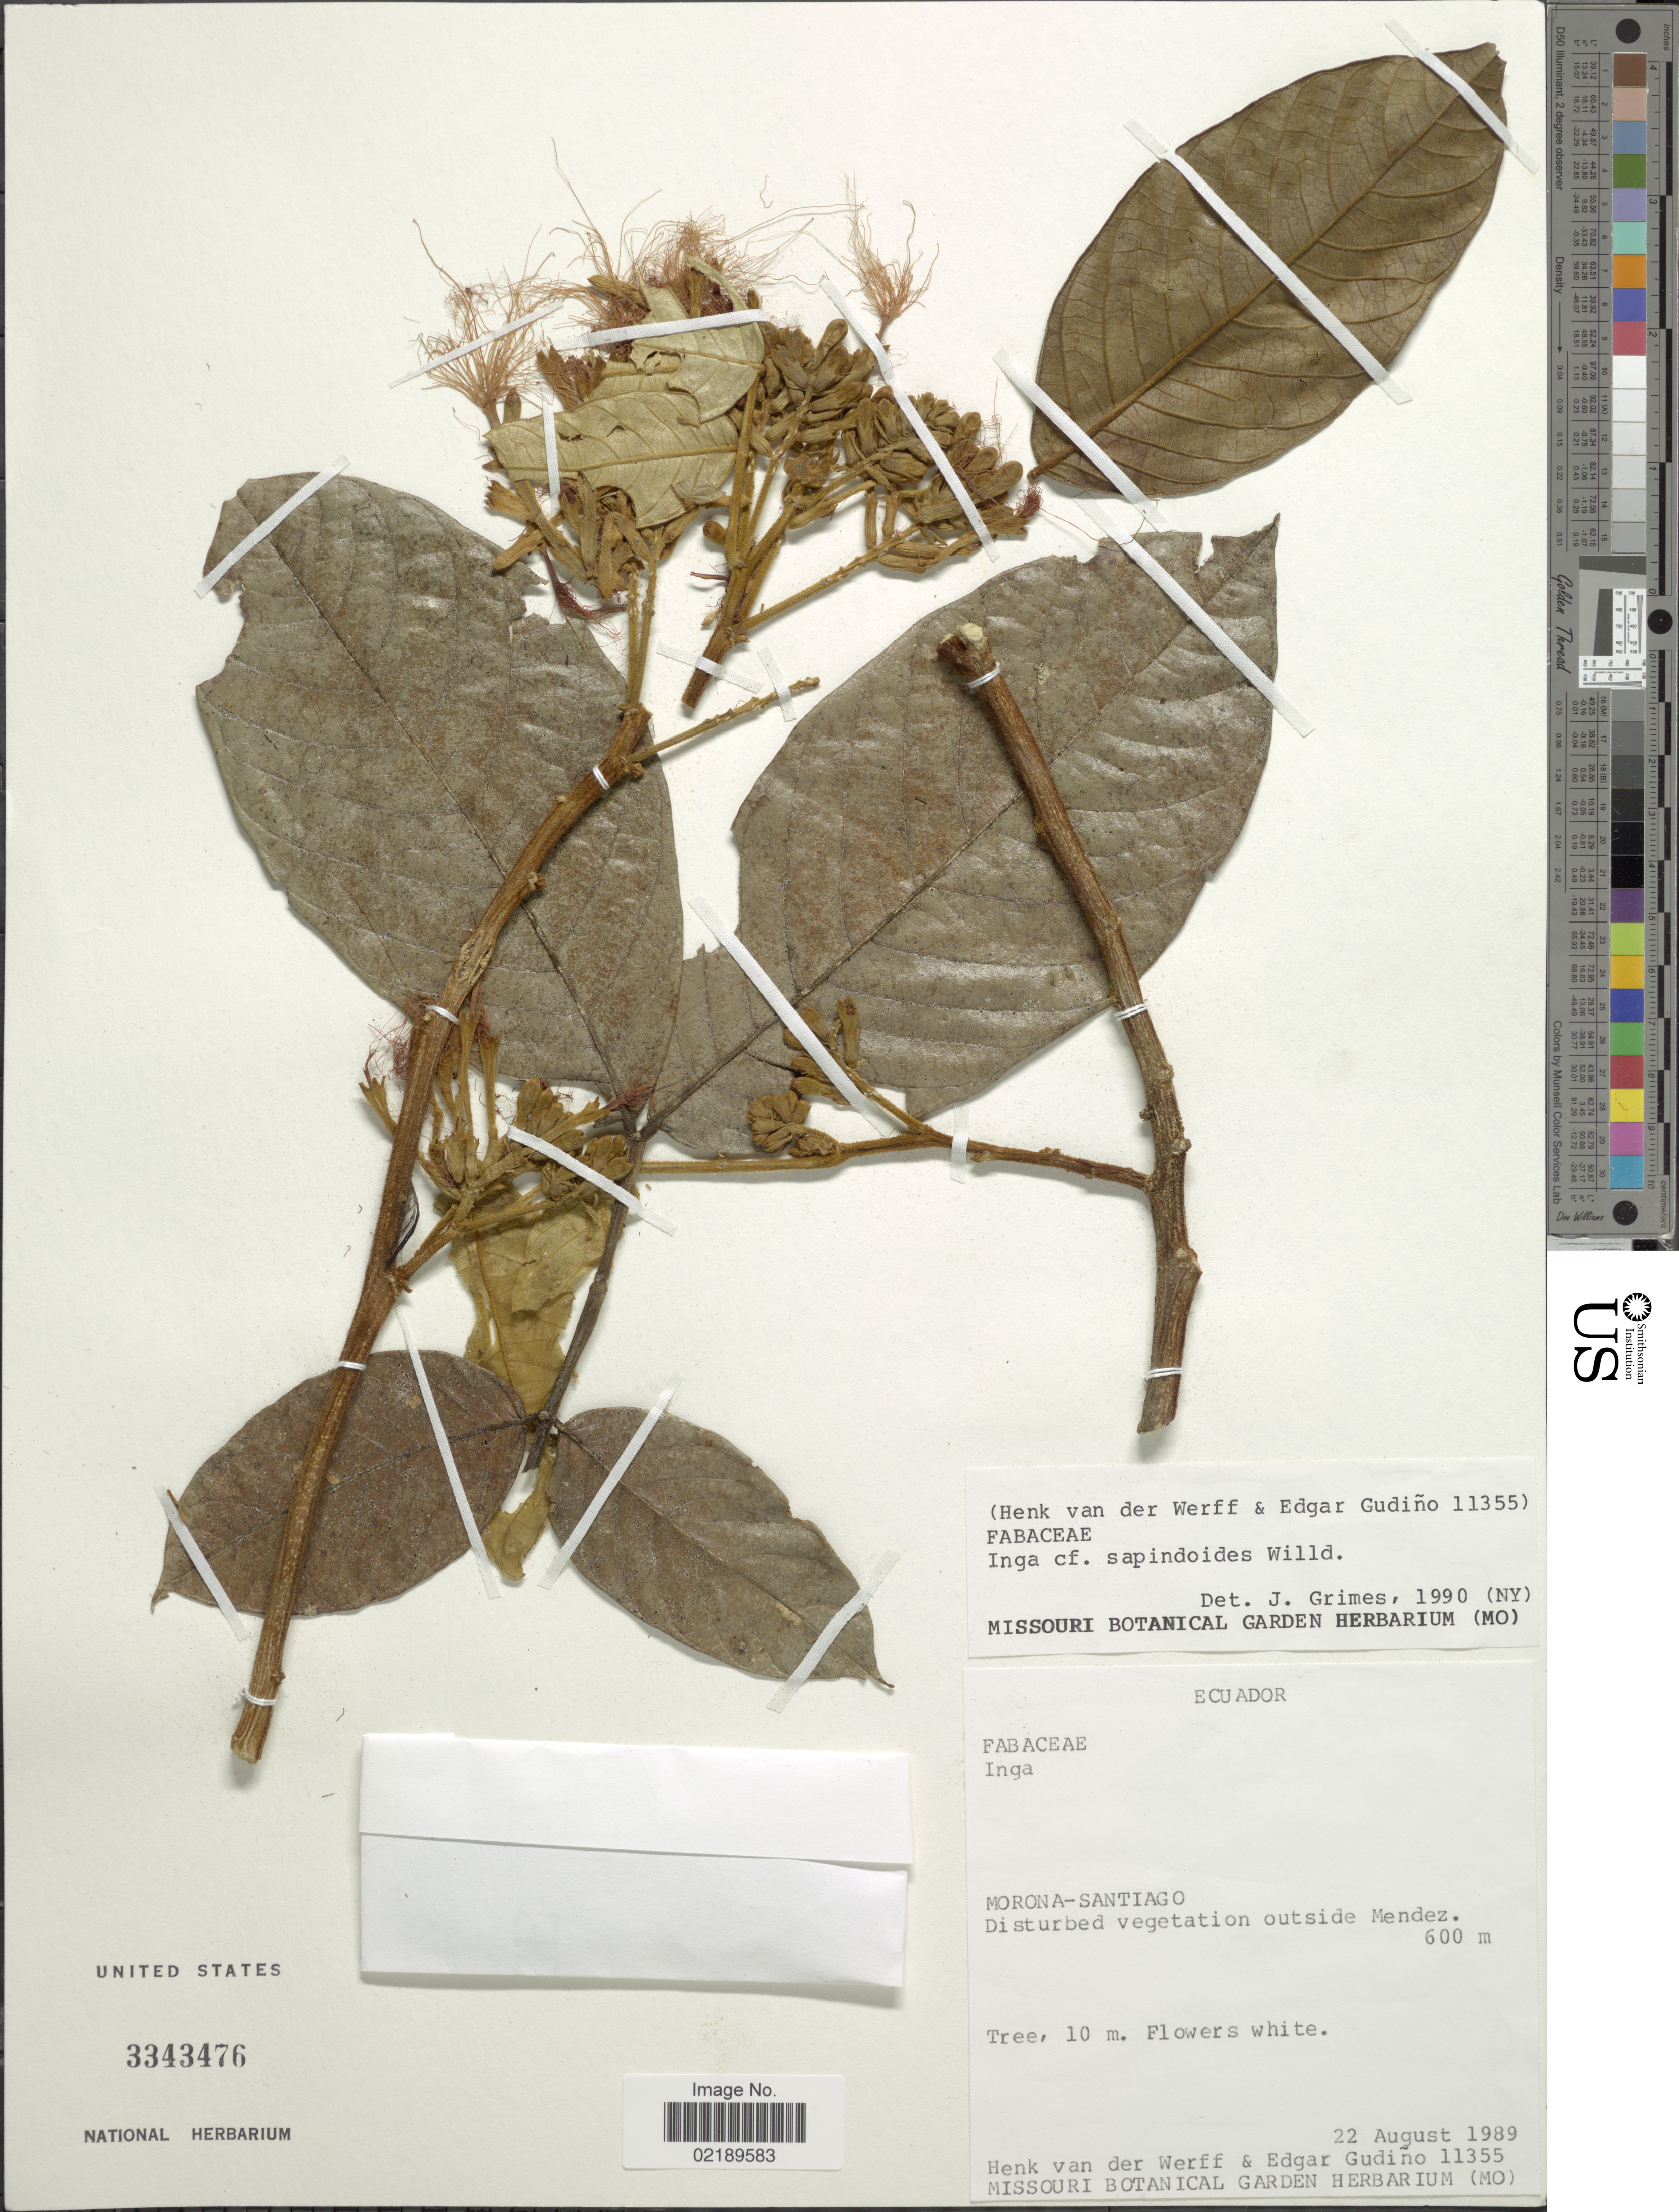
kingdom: Plantae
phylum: Tracheophyta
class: Magnoliopsida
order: Fabales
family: Fabaceae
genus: Inga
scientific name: Inga sapindoides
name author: Willd.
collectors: H. van der Werff & E. Gudiño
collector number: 11355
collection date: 1989-08-22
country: Ecuador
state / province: Morona-Santiago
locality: Disturbed vegetation outside Mendez.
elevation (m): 600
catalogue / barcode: US 3343476